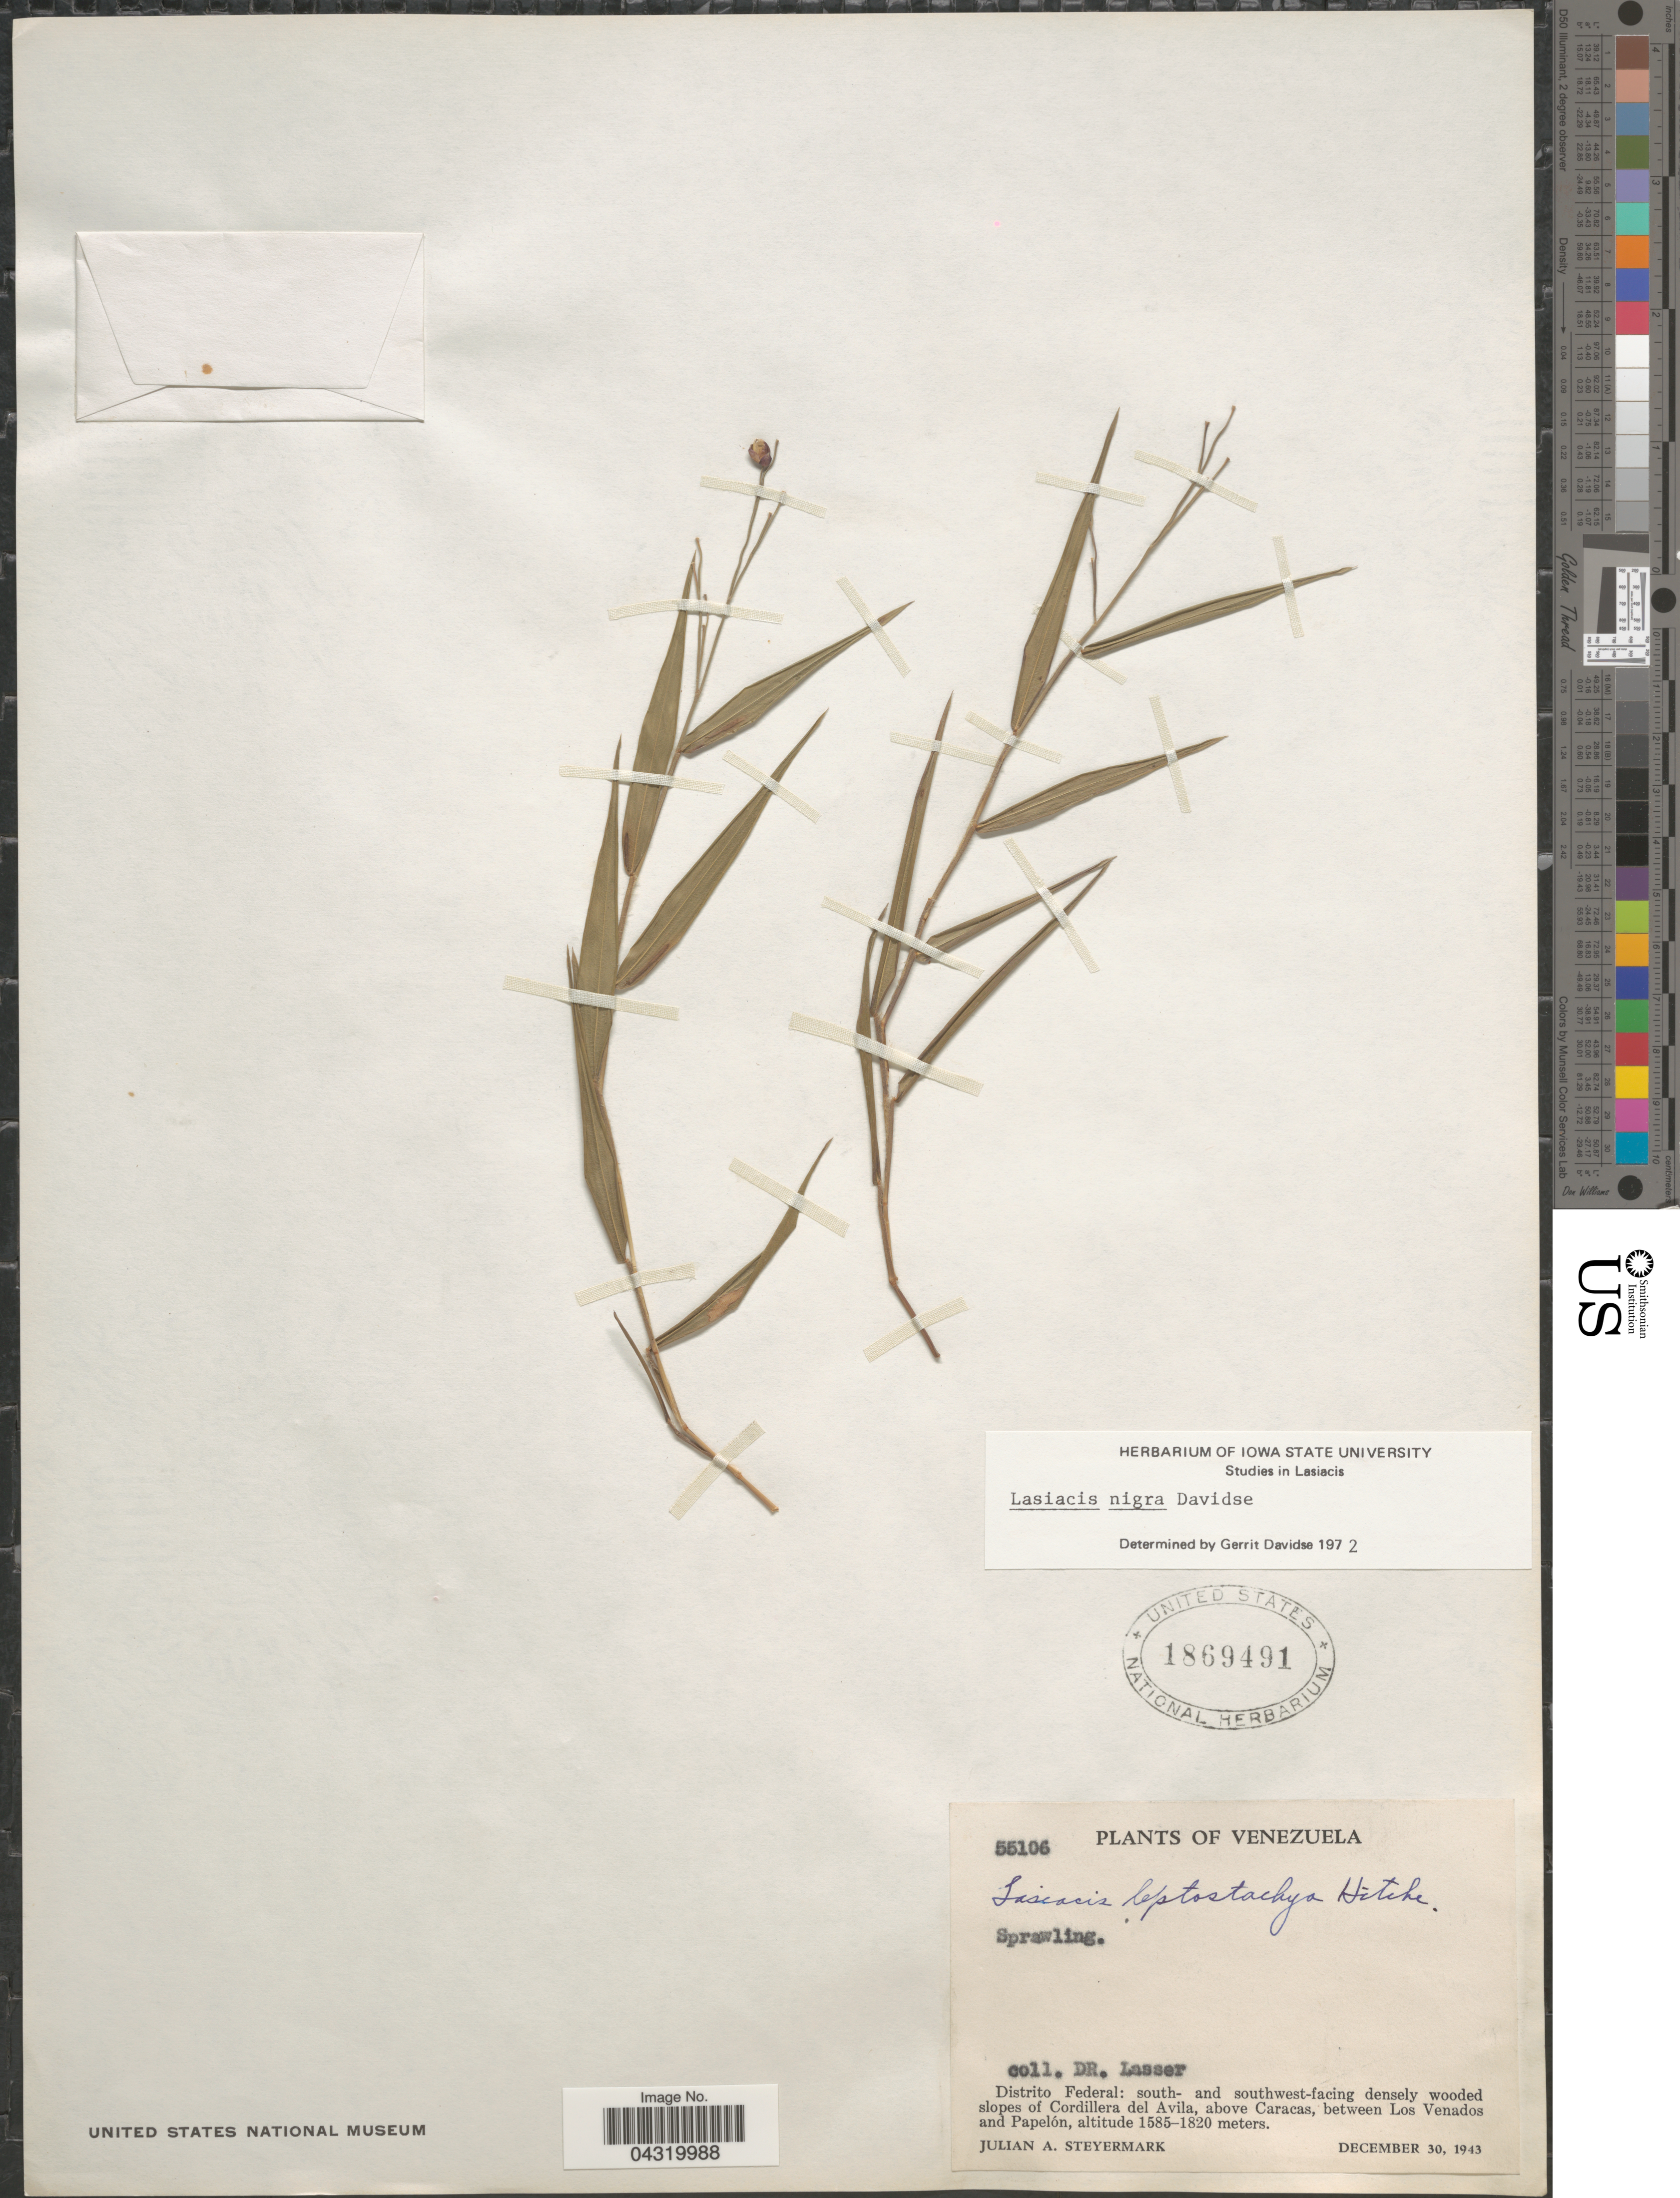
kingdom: Plantae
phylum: Tracheophyta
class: Liliopsida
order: Poales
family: Poaceae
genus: Lasiacis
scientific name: Lasiacis nigra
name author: Davidse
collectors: Lasser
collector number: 55106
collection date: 1943-12-30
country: Venezuela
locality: Distrito Federal: south- and southwest-facing densely wooded slopes of Cordillera del Avila, above Caracas, between Los Venados and Papelón.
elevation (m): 1585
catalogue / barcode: US 1869491